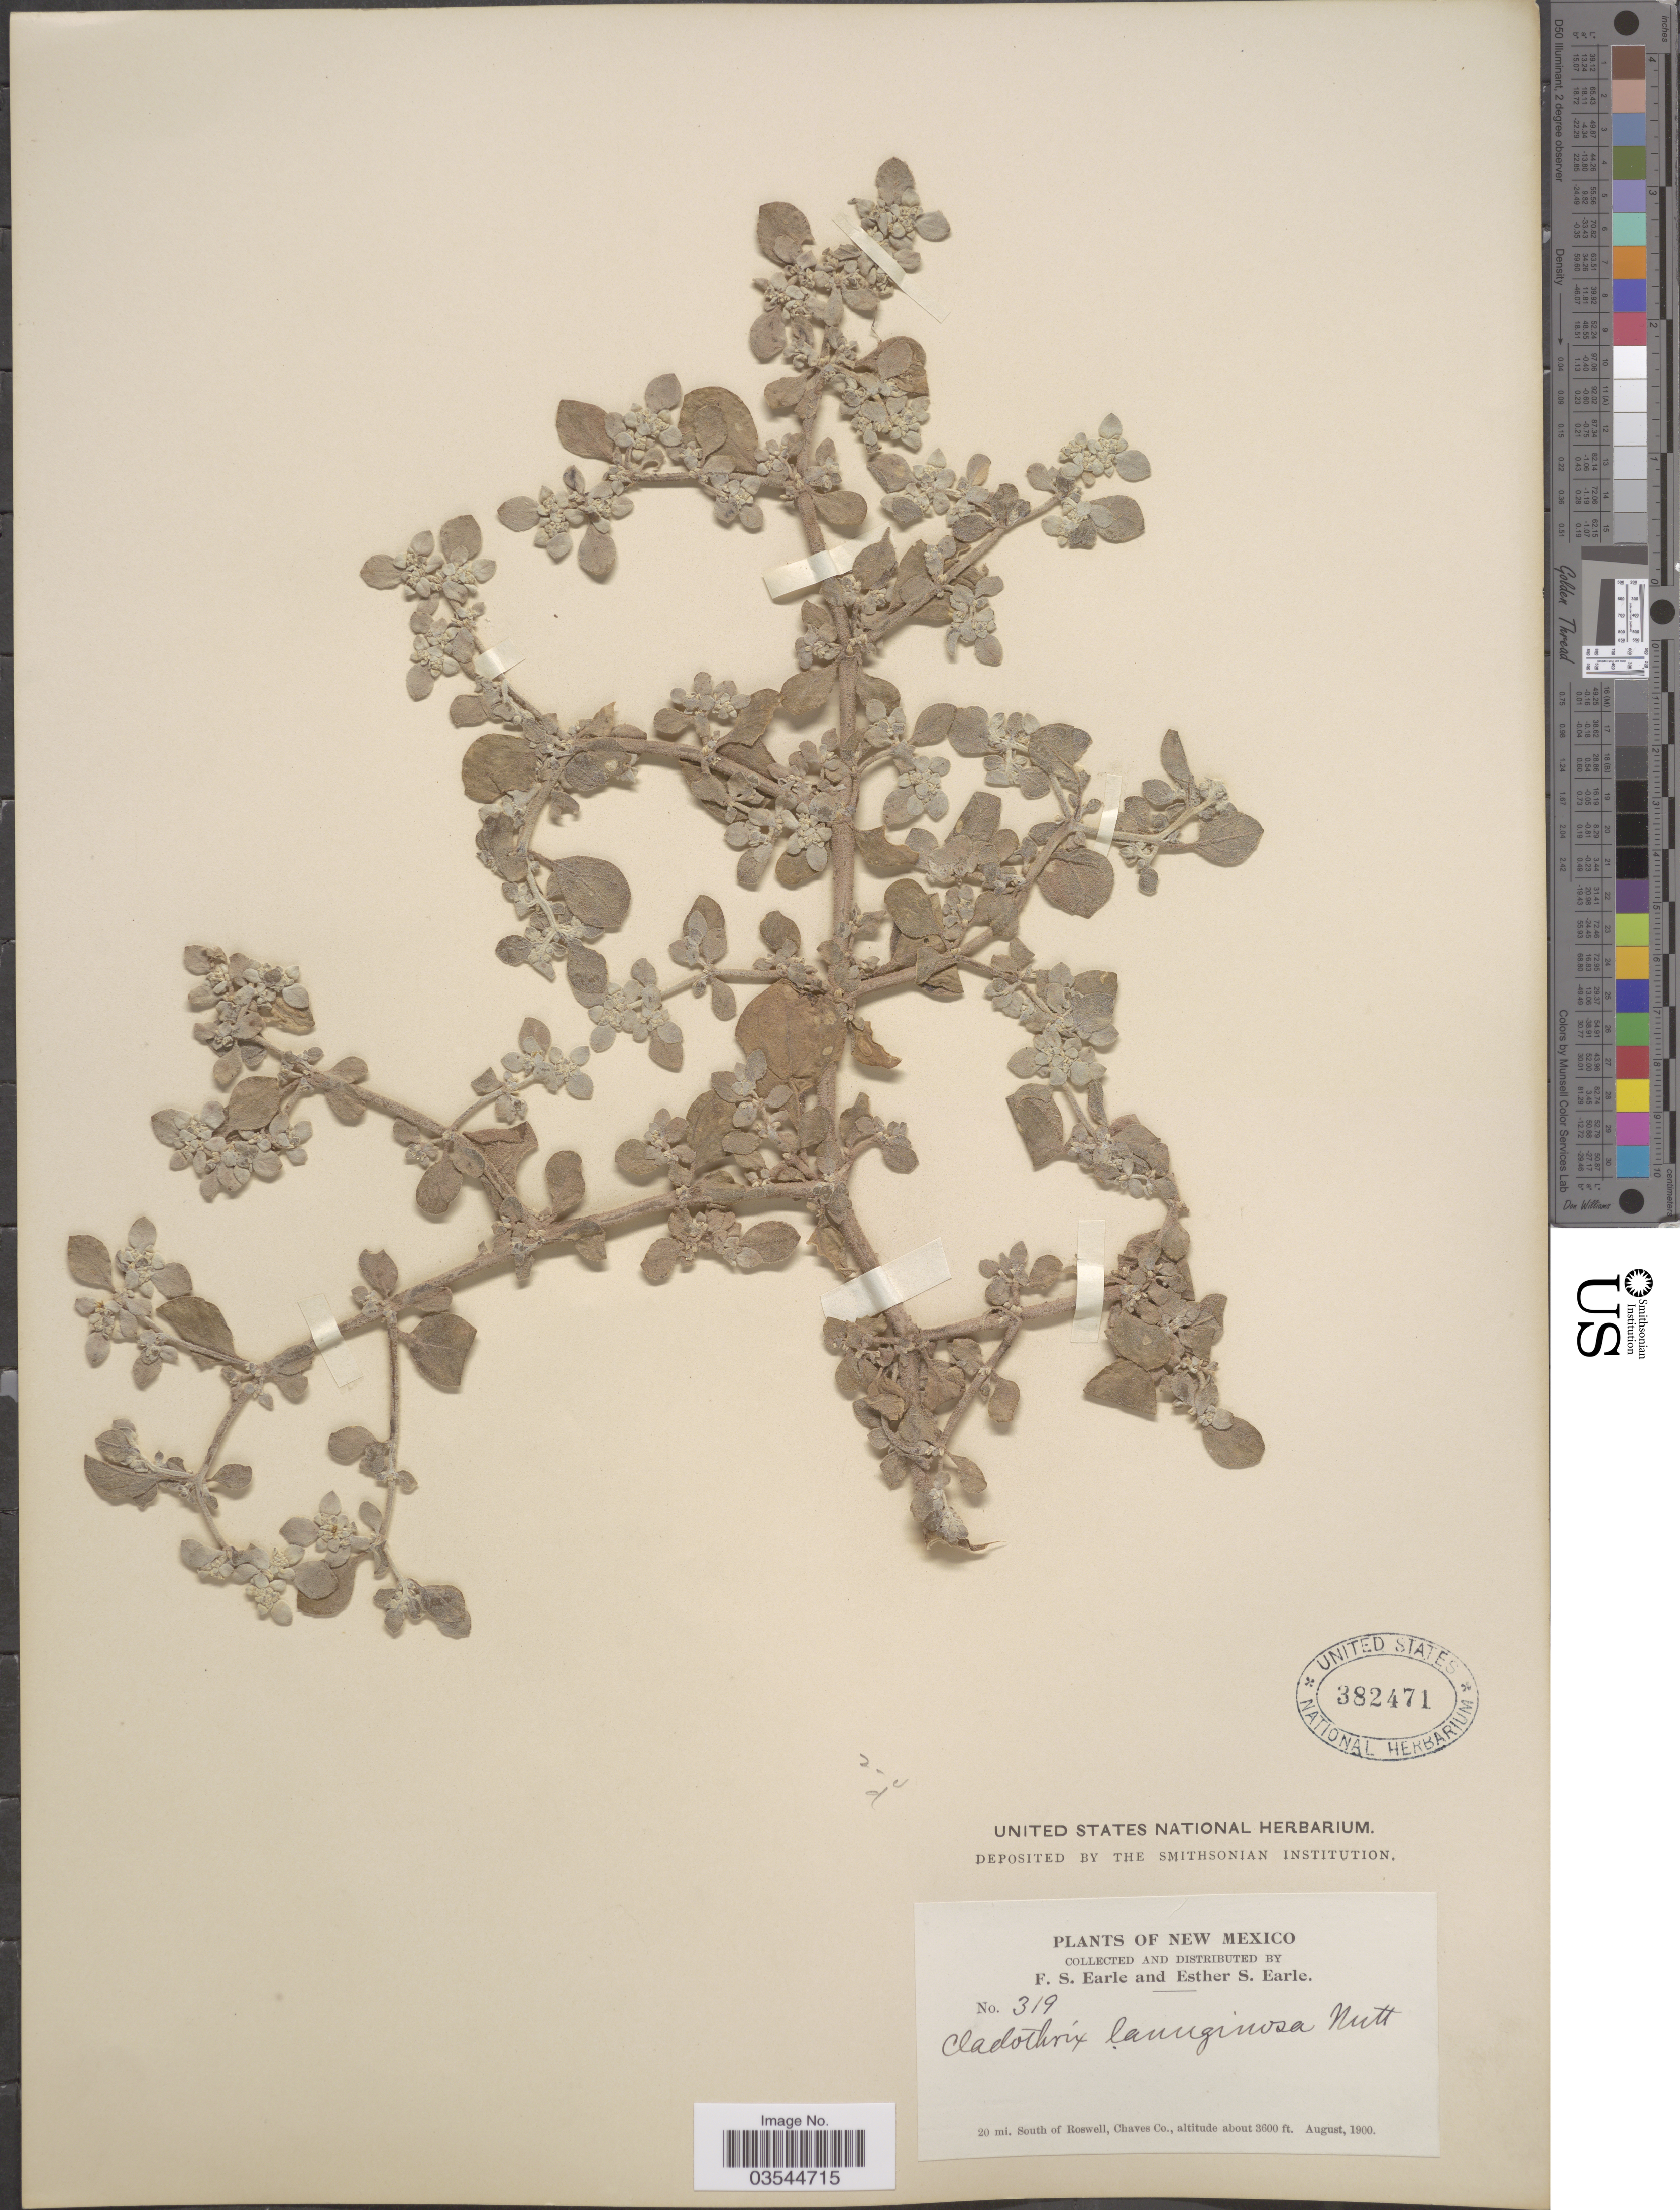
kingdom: Plantae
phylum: Tracheophyta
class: Magnoliopsida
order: Caryophyllales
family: Amaranthaceae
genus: Tidestromia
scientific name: Tidestromia lanuginosa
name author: (Nutt.) Standl.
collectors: F. S. Earle & E. S. Earle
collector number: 319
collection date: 1900-08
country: United States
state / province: New Mexico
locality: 20 mi. South of Roswell, Chaves Co.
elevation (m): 1097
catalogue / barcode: US 382471